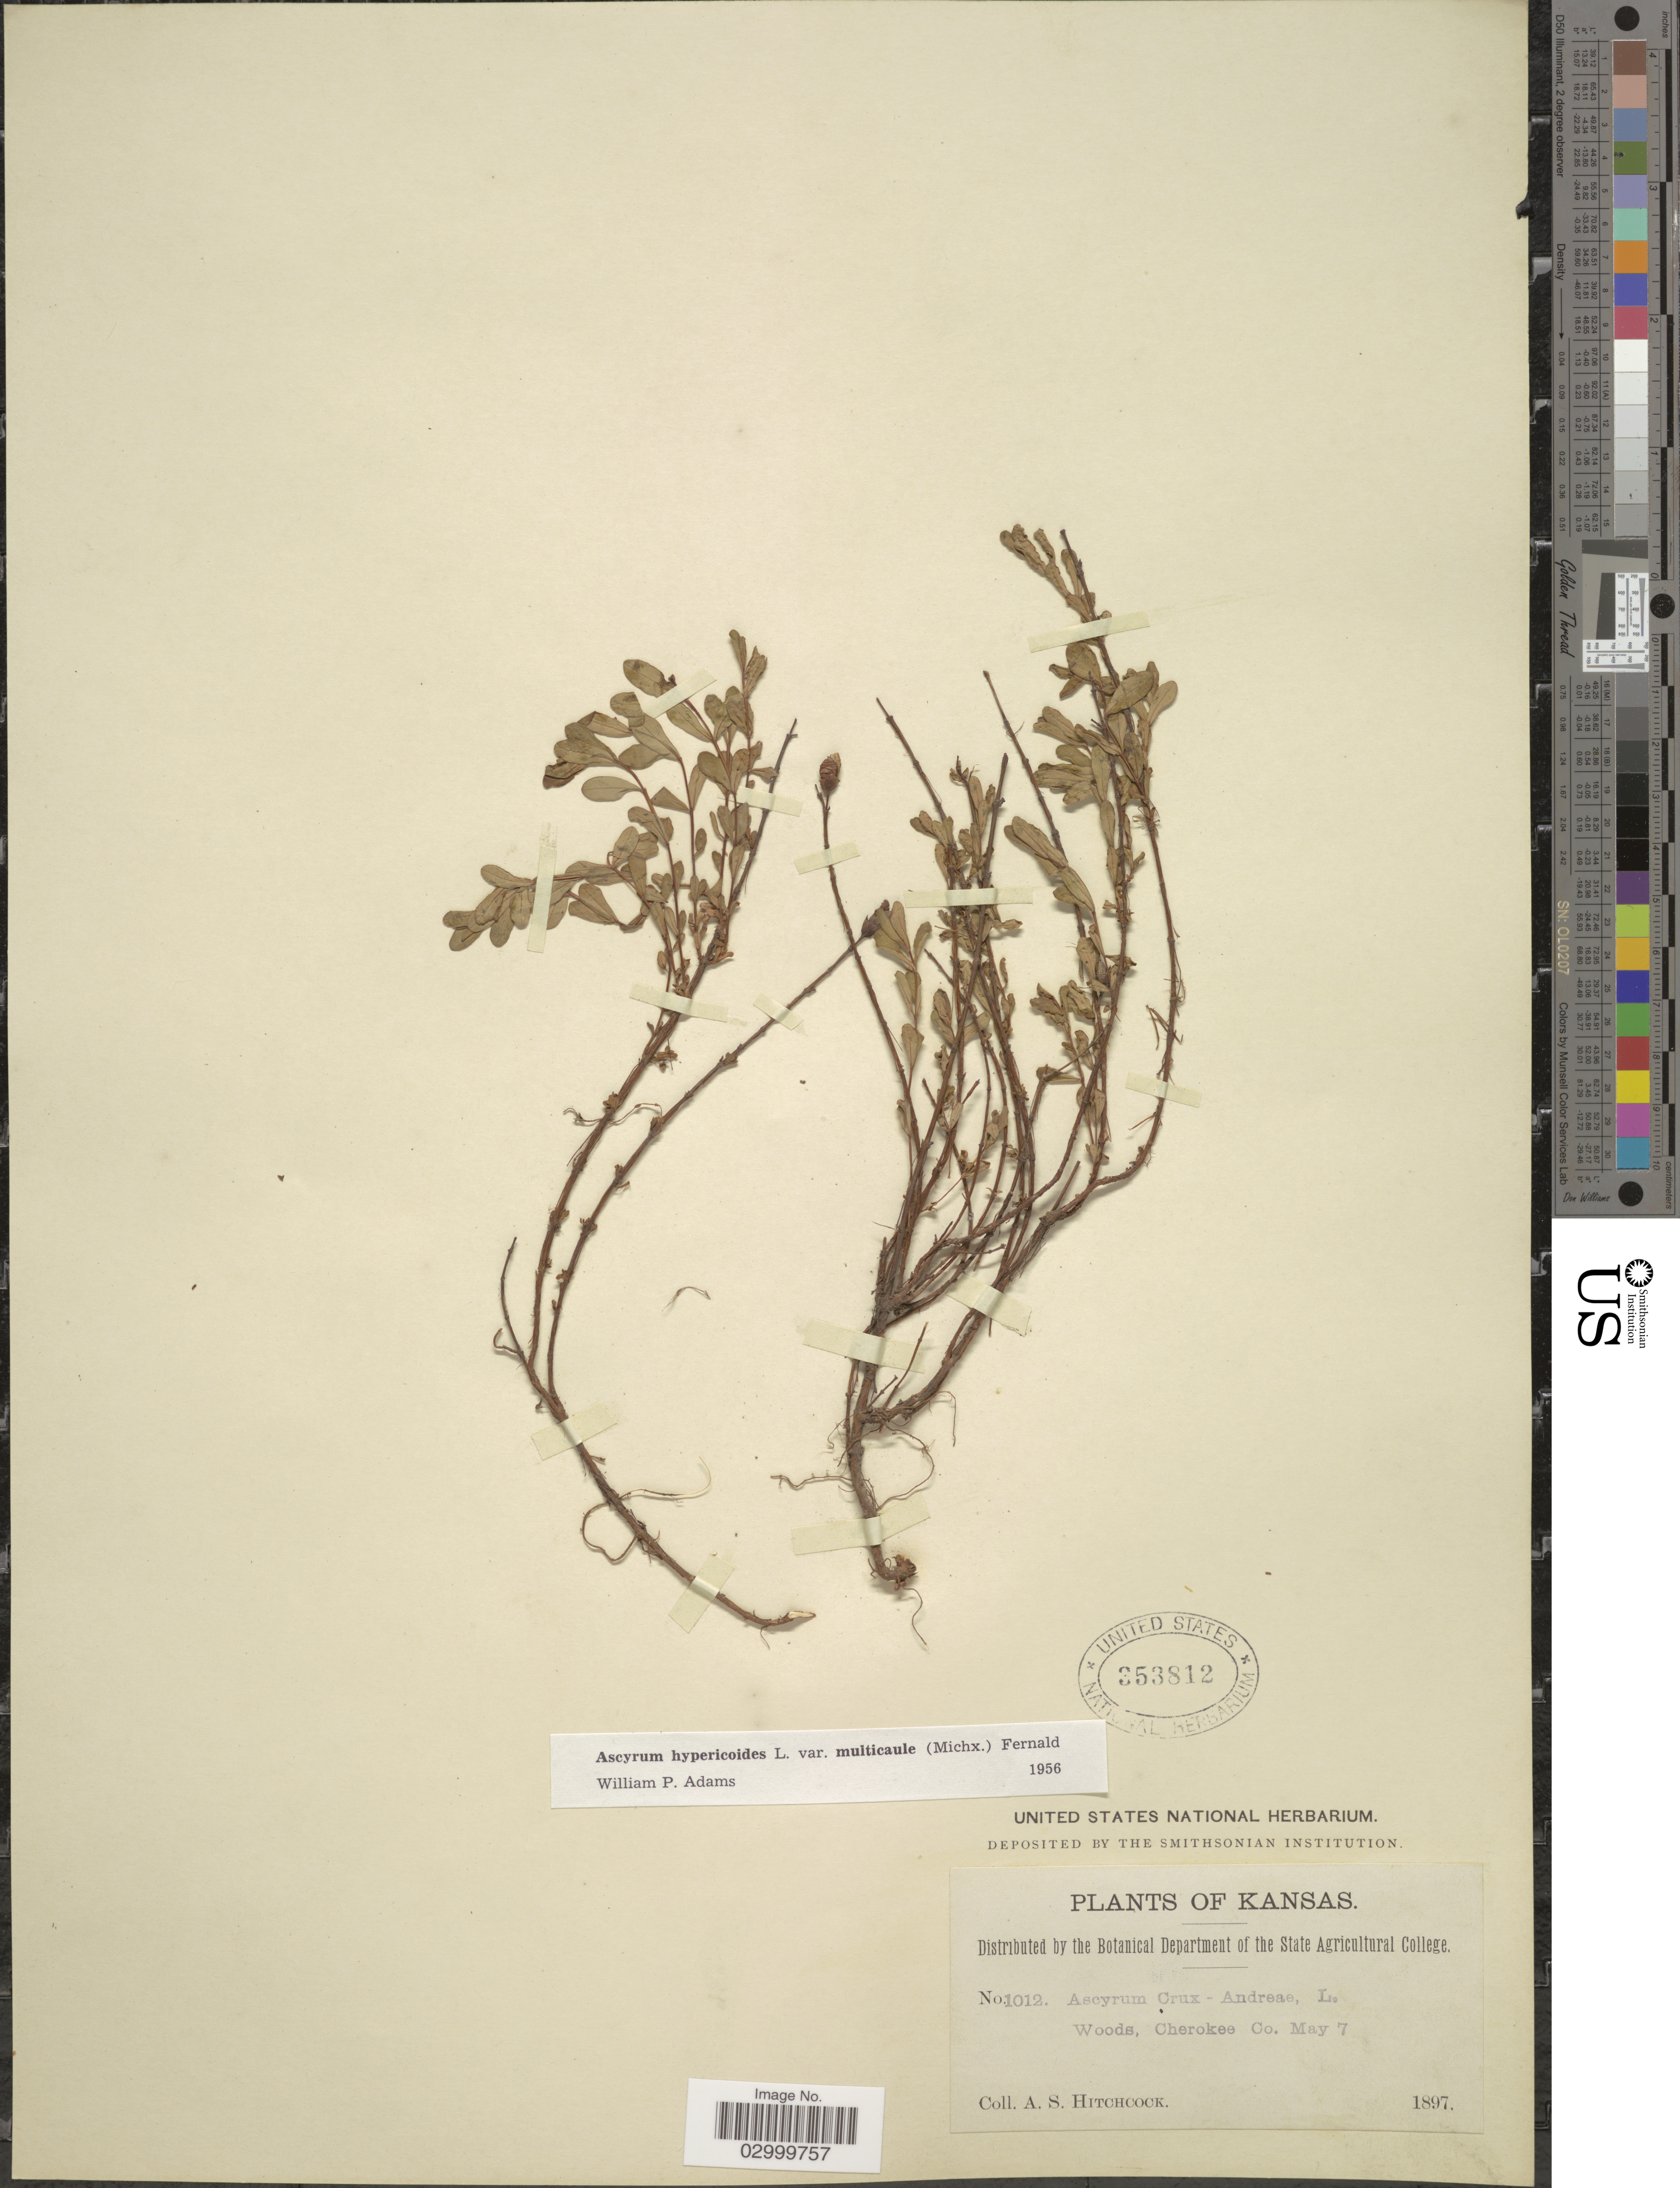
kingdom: Plantae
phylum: Tracheophyta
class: Magnoliopsida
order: Malpighiales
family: Hypericaceae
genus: Hypericum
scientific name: Hypericum stragulum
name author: W.P. Adams & N. Robson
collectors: A. S. Hitchcock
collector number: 1012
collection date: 1897-05-07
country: United States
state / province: Kansas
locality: Cherokee Co.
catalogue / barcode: US 353812